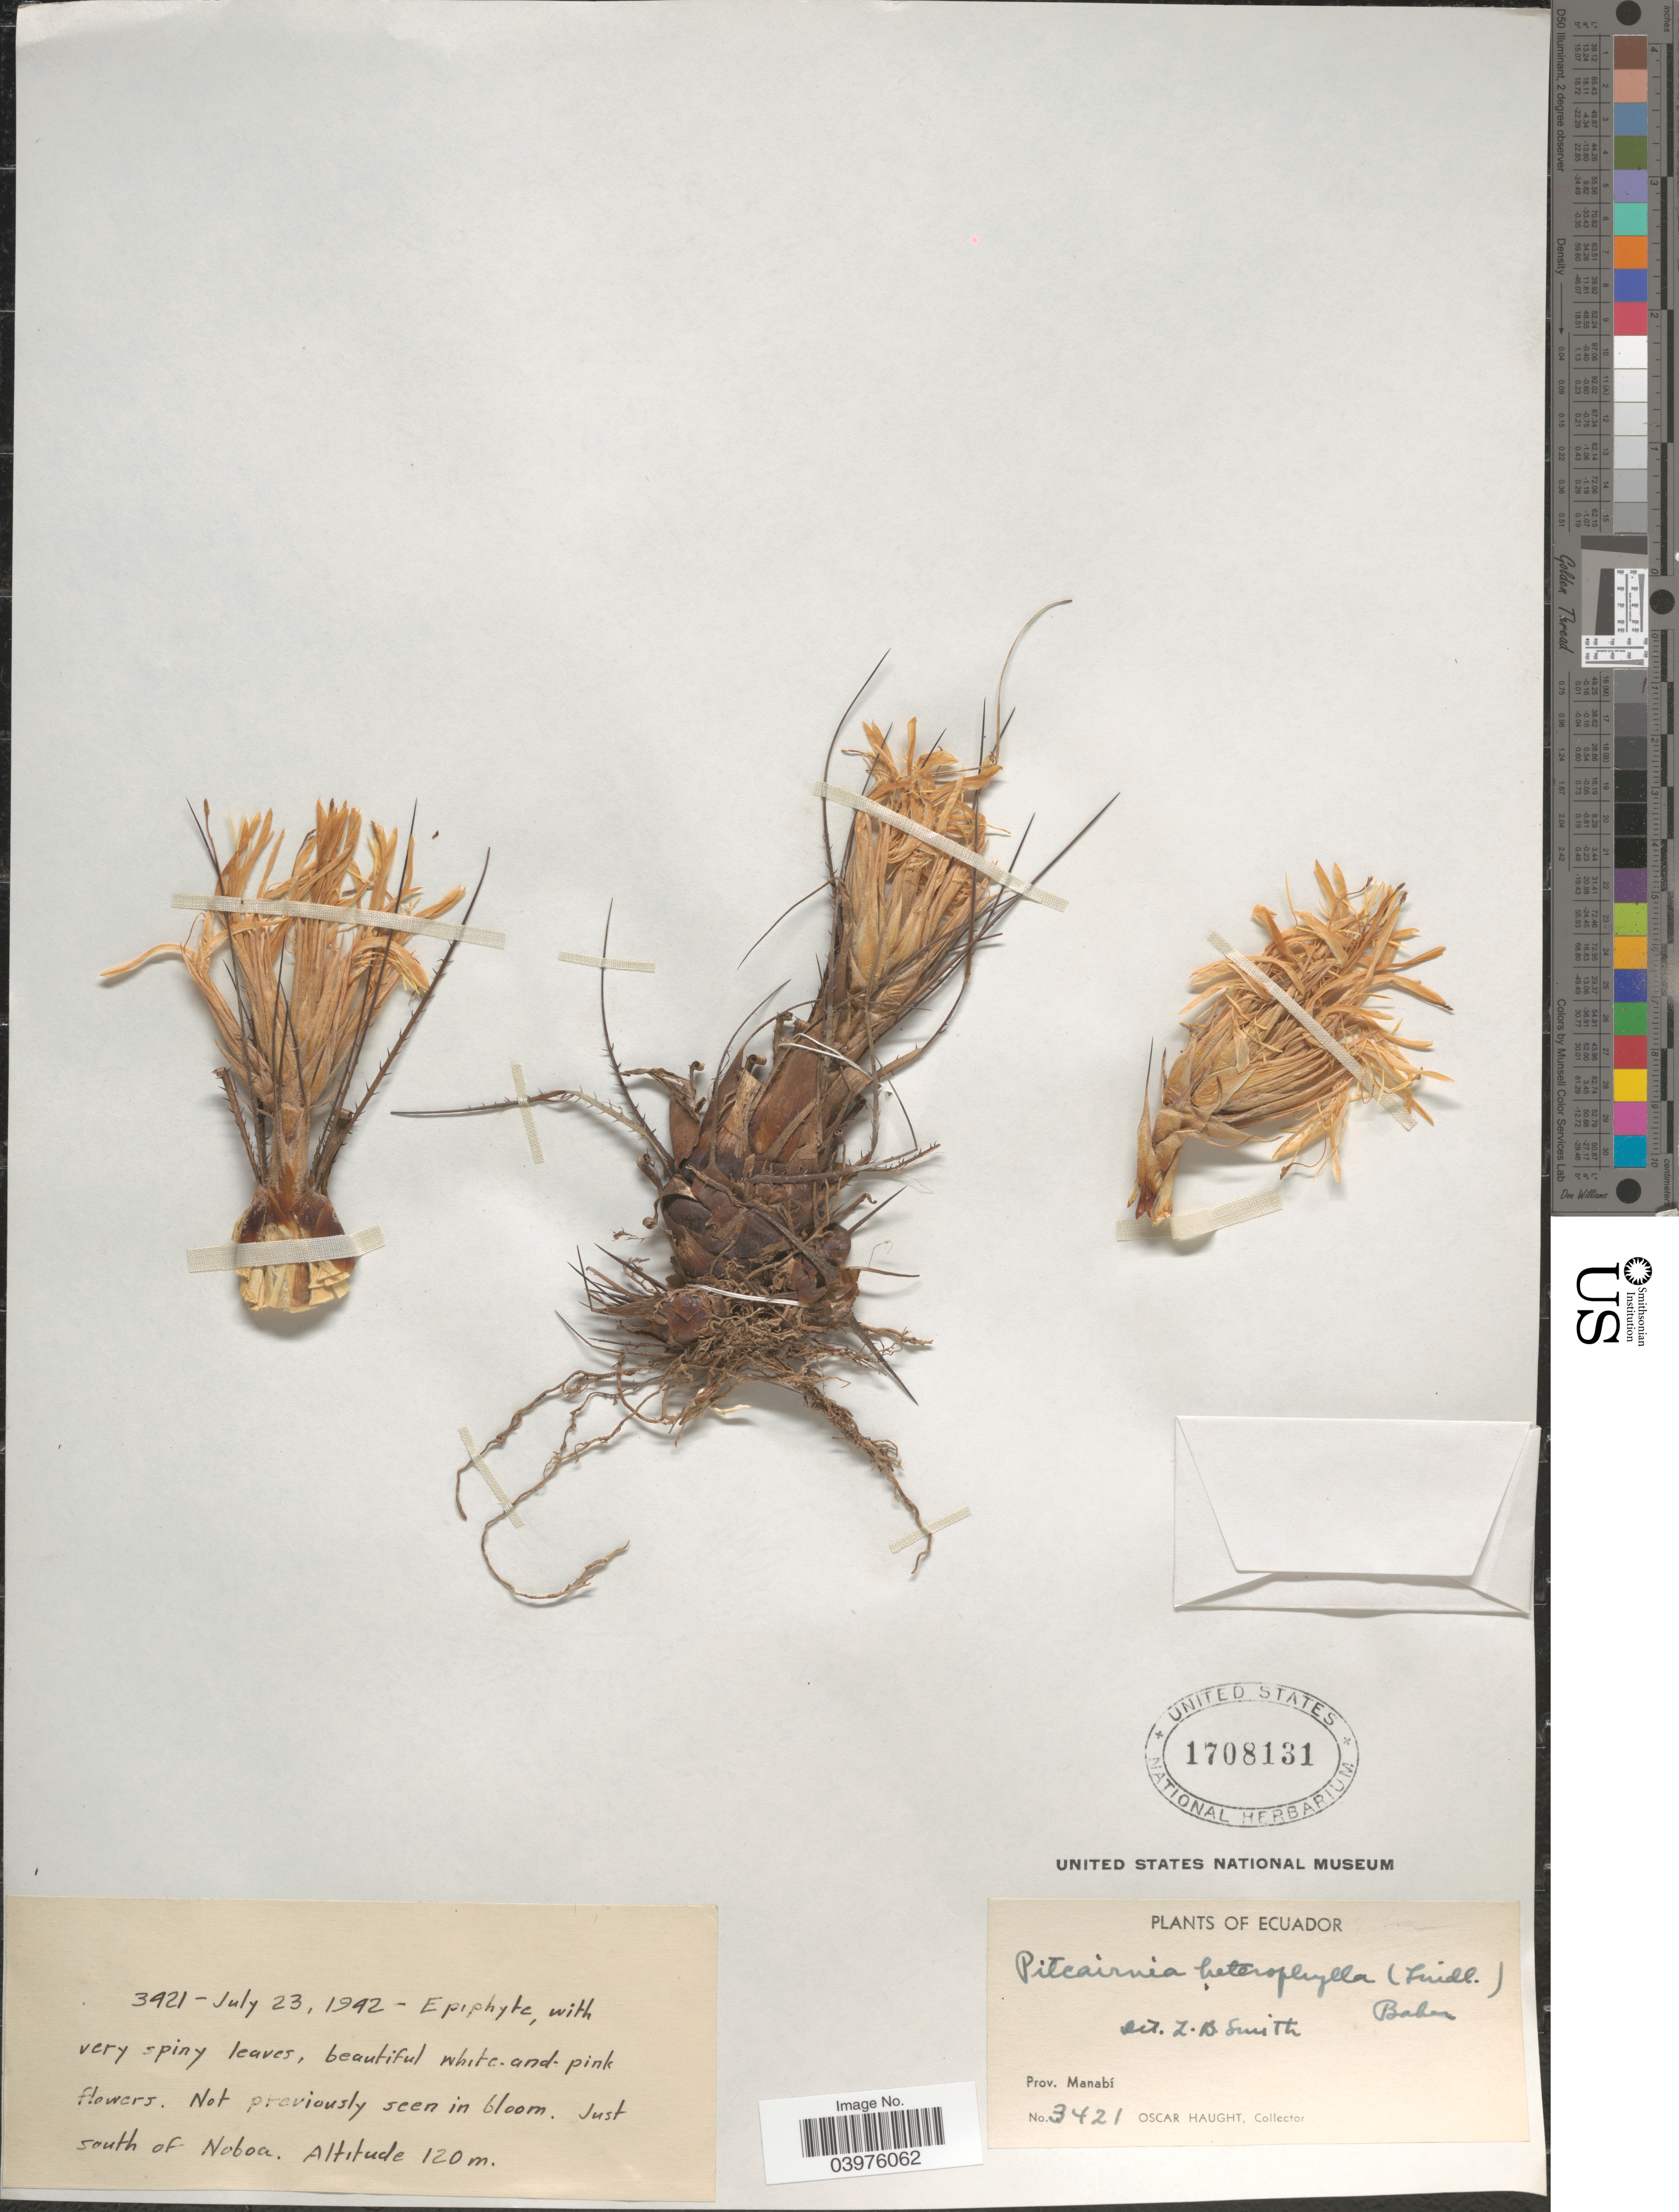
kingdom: Plantae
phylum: Tracheophyta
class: Liliopsida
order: Poales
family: Bromeliaceae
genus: Pitcairnia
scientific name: Pitcairnia heterophylla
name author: (Lindl.) Beer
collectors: O. L. Haught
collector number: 3421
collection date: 1942-07-23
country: Ecuador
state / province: Manabí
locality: Just south of Noboa.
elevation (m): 120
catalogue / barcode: US 1708131